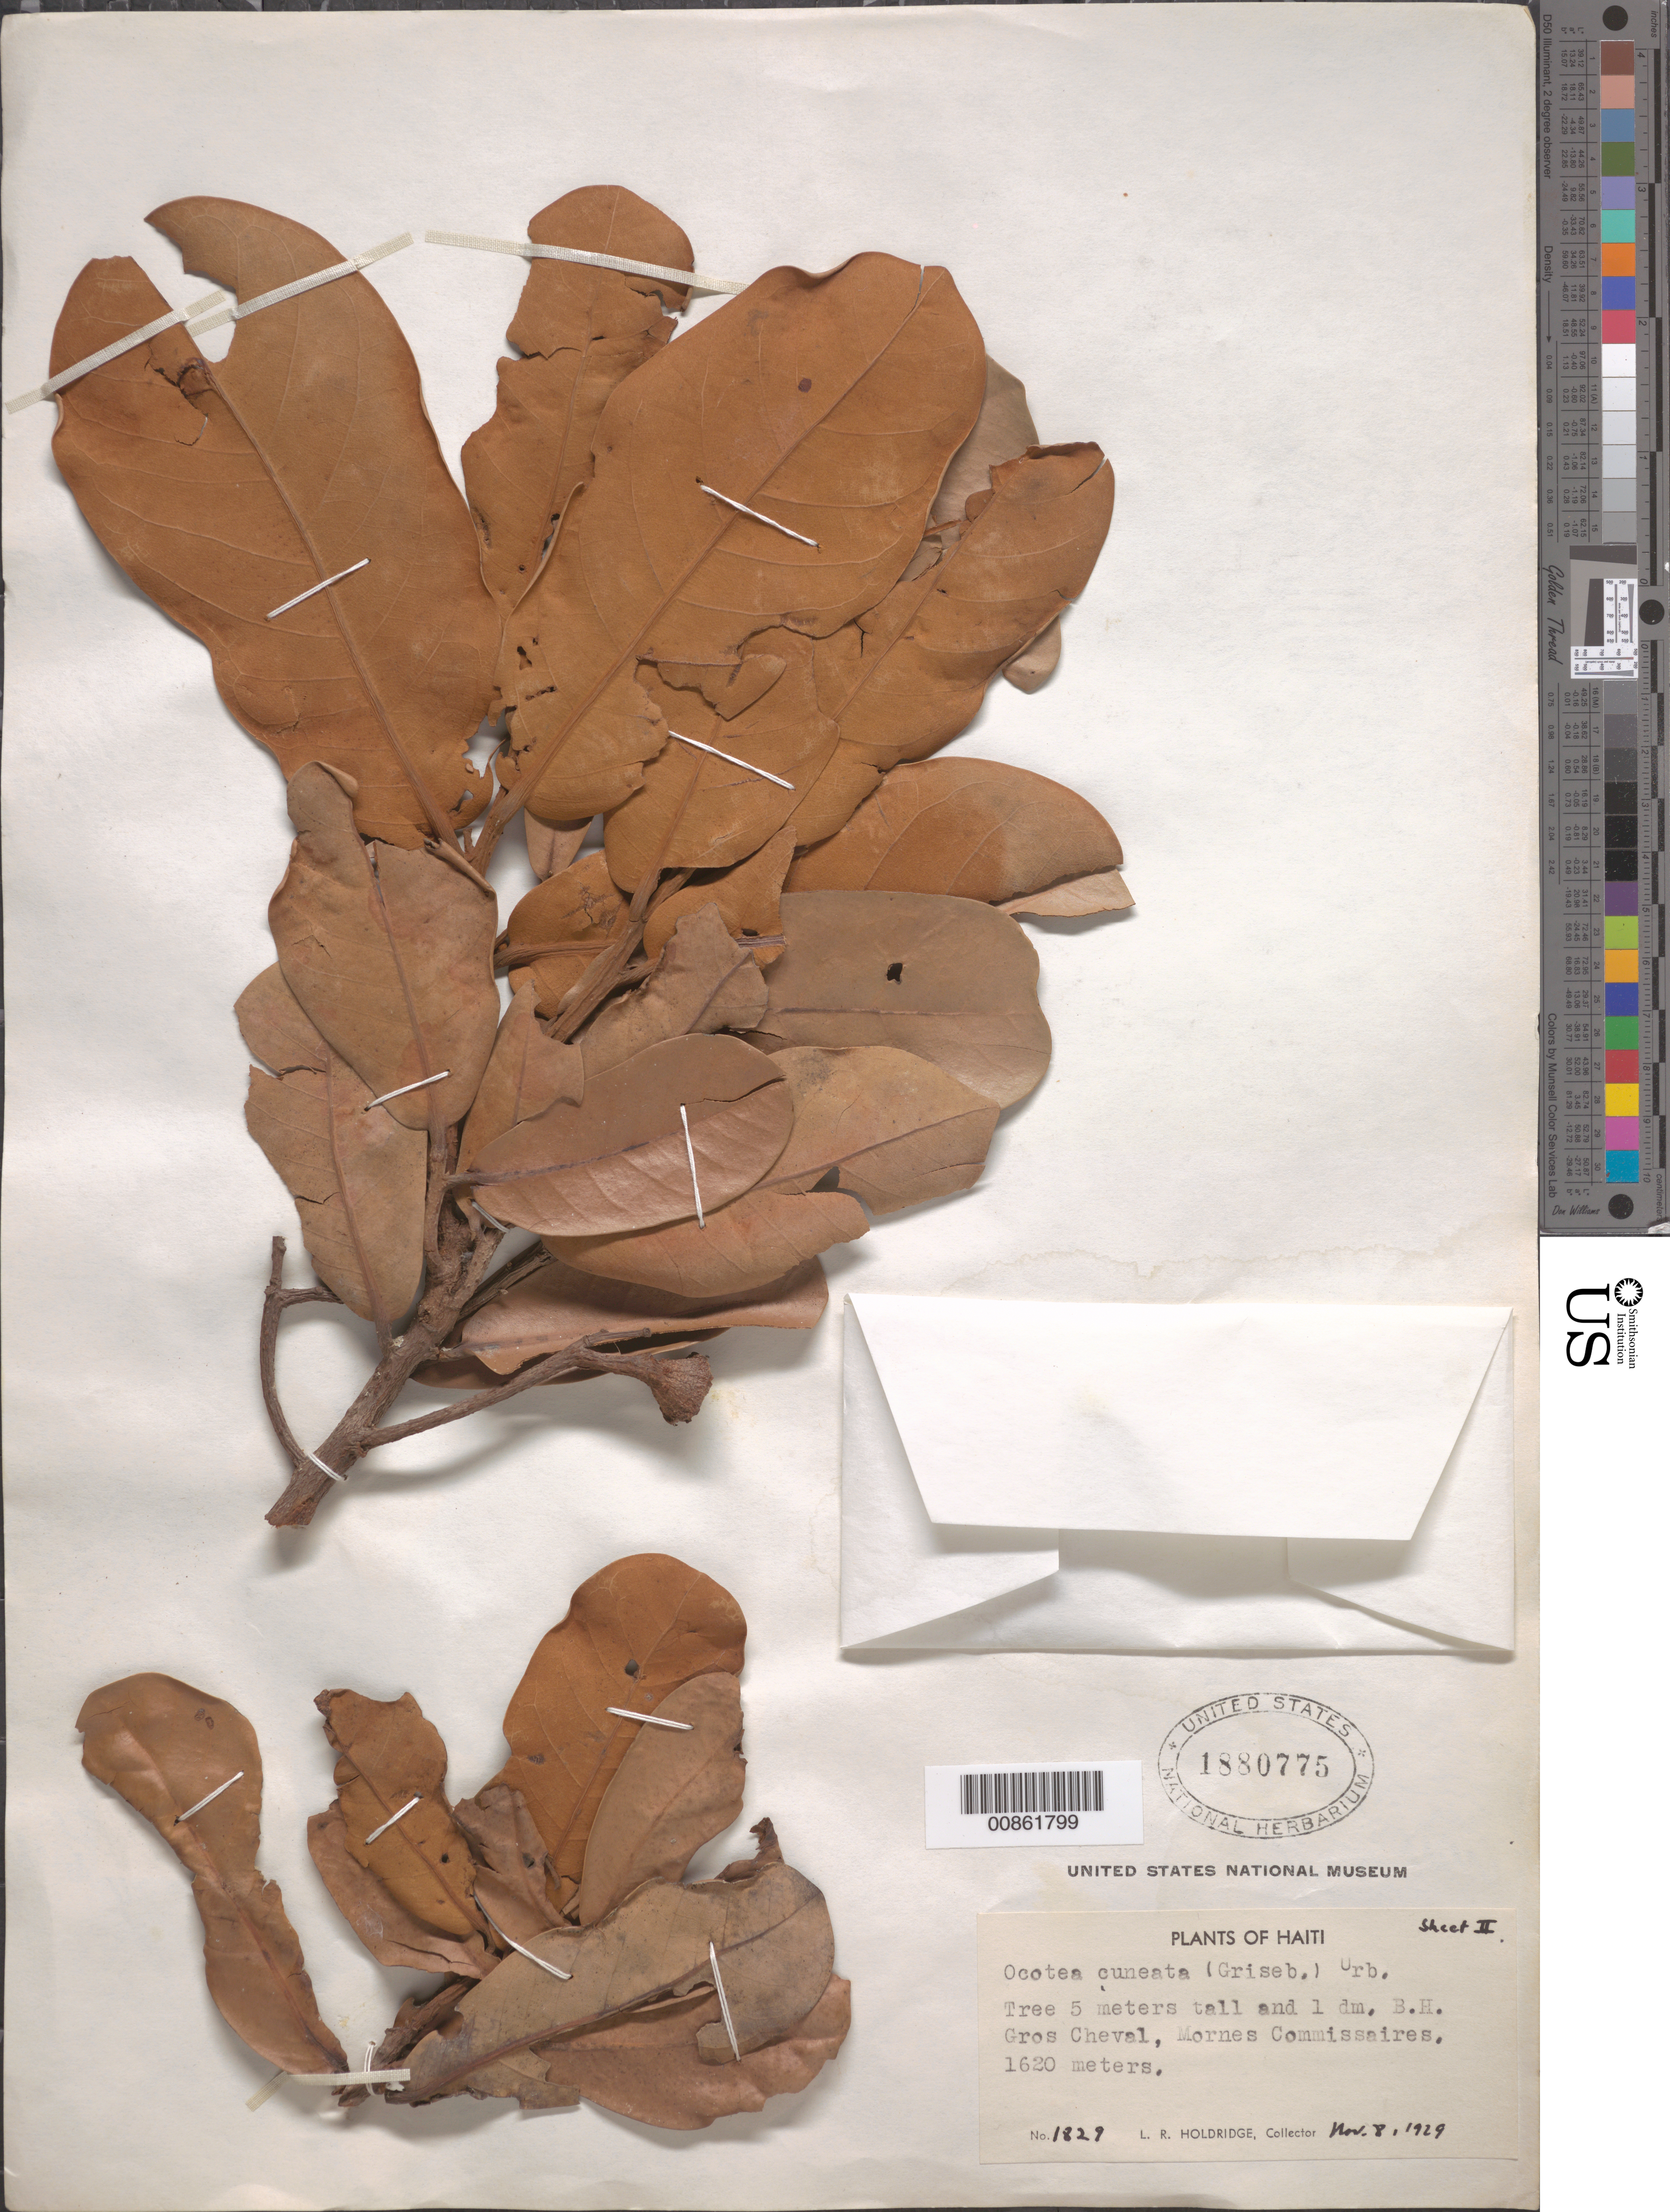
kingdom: Plantae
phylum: Tracheophyta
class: Magnoliopsida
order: Laurales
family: Lauraceae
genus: Ocotea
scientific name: Ocotea cuneata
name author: (Griseb.) M. Gómez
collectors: L. Holdridge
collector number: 1829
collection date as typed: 08 Nov 1943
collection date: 1943-11-08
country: Haiti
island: Hispaniola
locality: Gros Cheval, Mornes des Commissaires.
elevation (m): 1620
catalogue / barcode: US 1880775